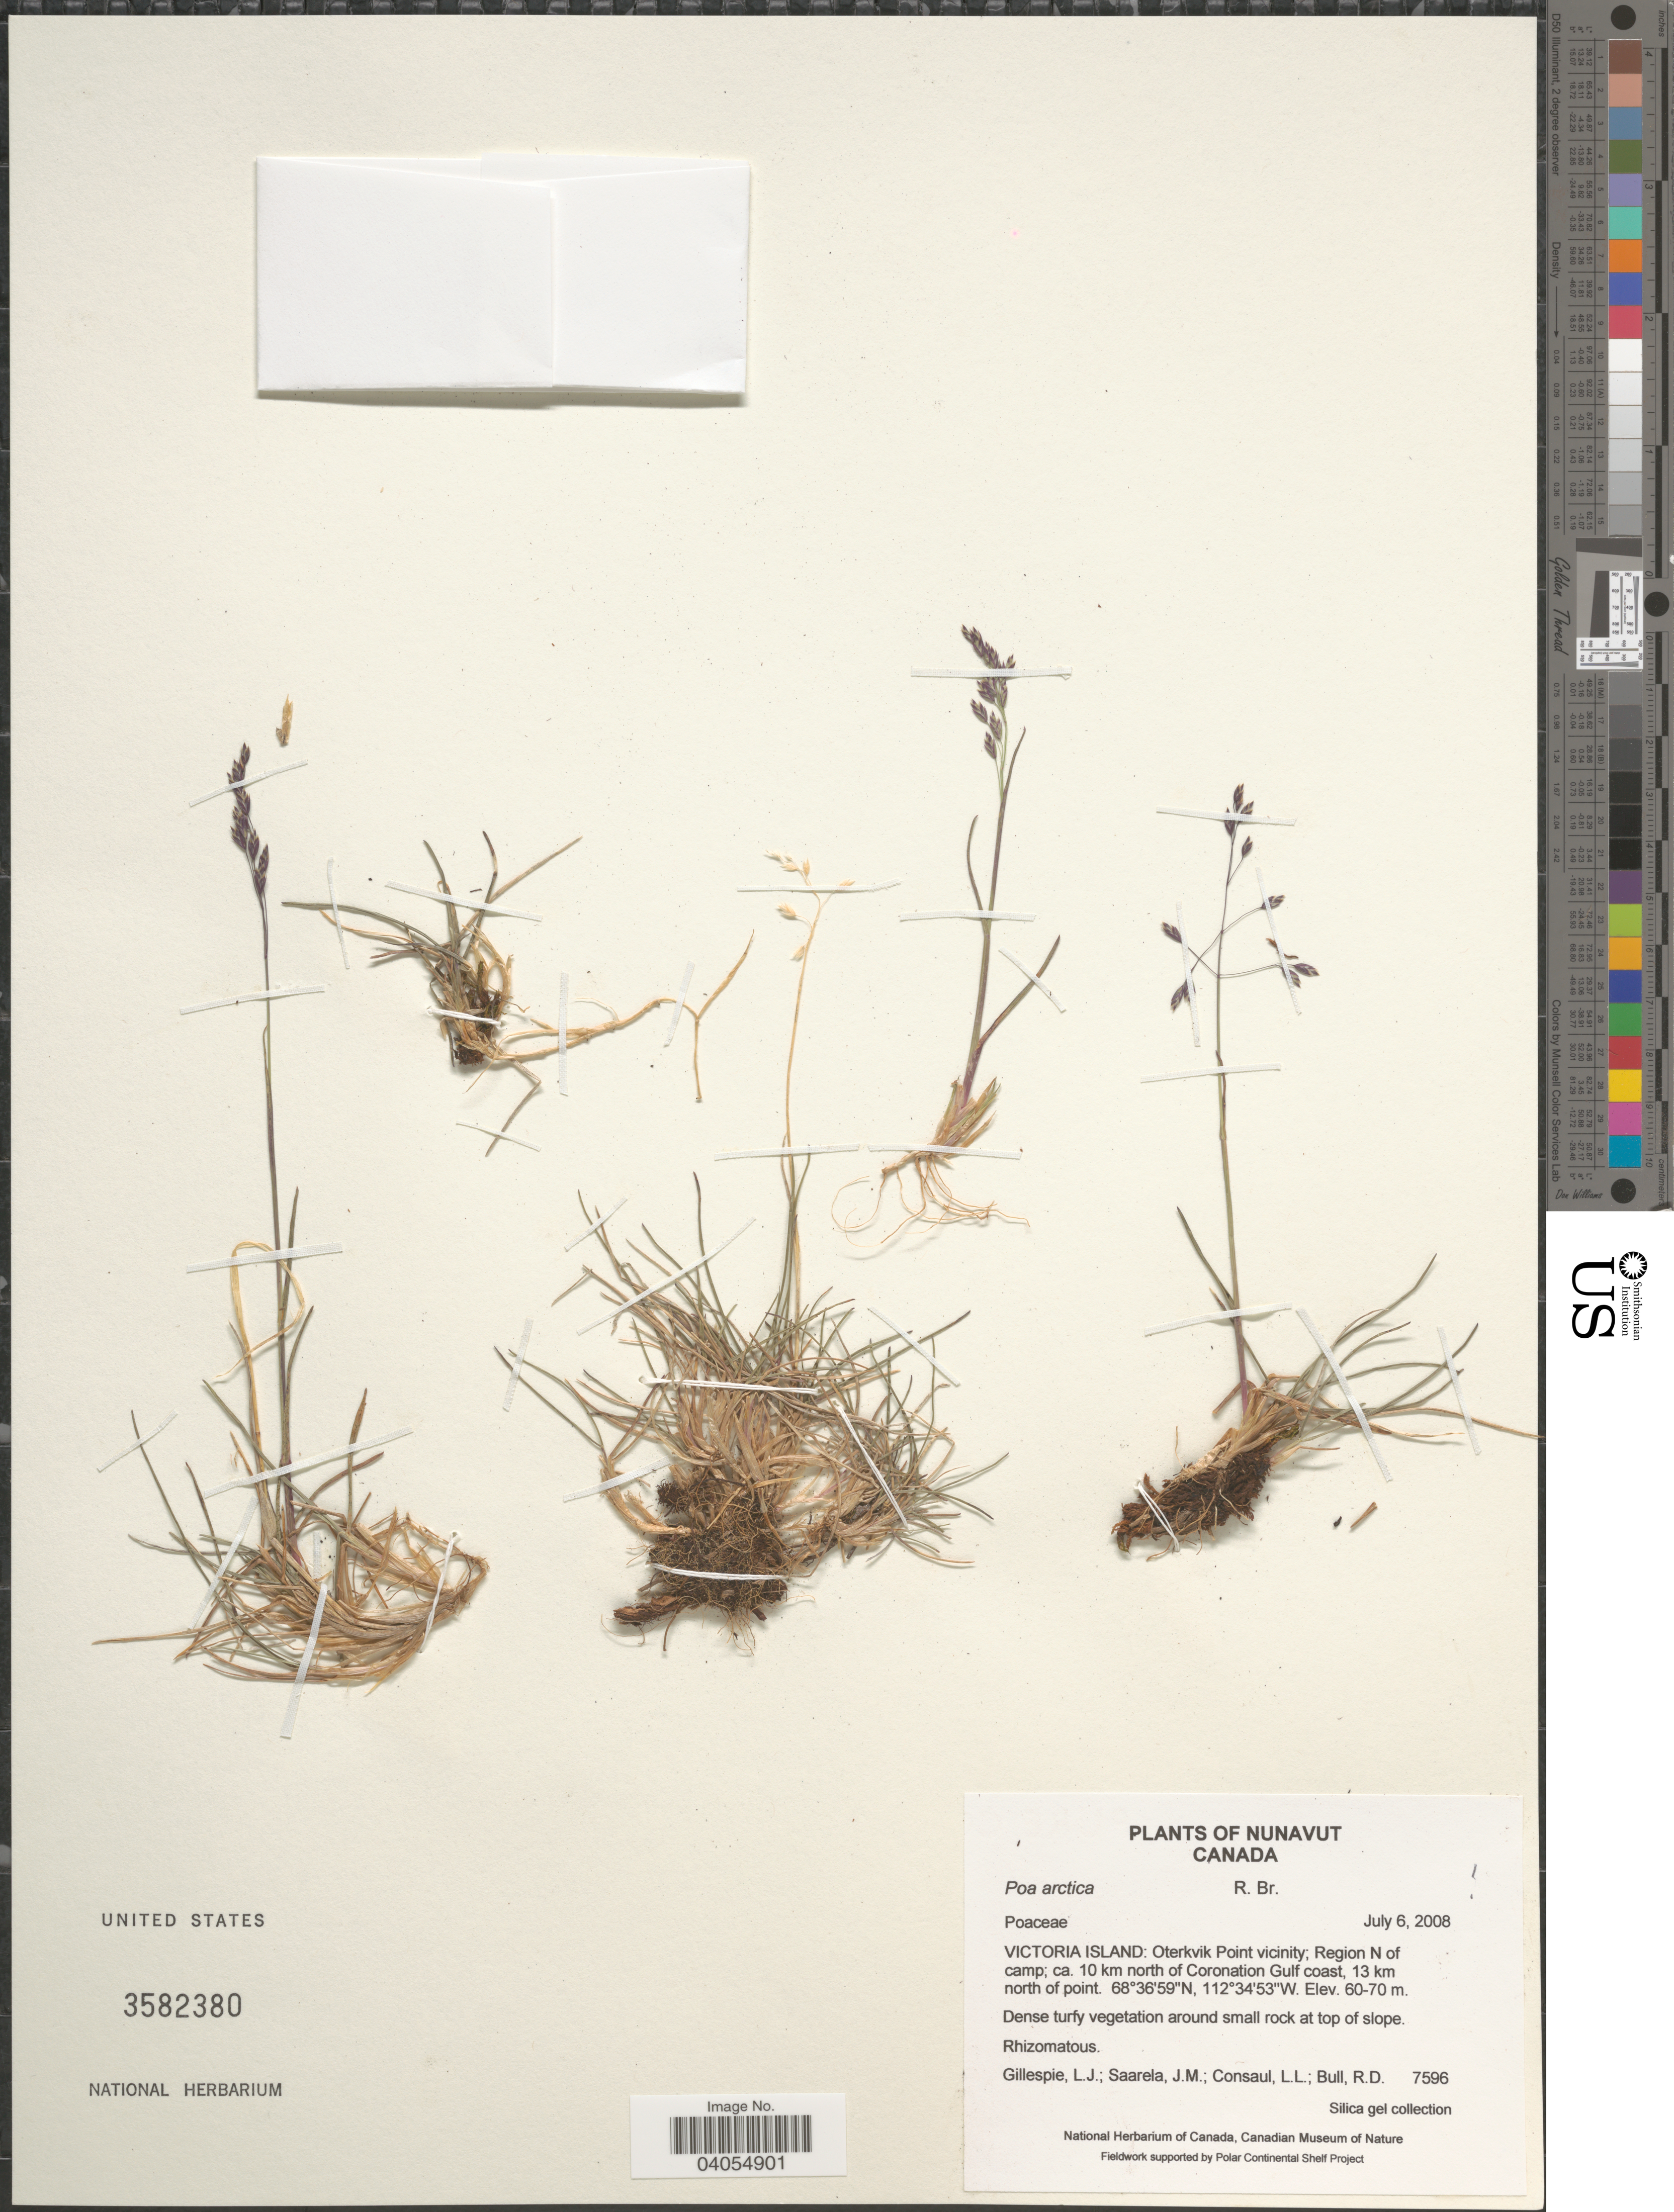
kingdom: Plantae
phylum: Tracheophyta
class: Liliopsida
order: Poales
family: Poaceae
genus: Poa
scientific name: Poa arctica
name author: R. Br.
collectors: L. Gillespie, J. Saarela, L. Consaul & R. Bull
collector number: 7596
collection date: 2008-07-06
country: Canada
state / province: Nunavut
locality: Victoria Island: Oterkvik Point vicinity; Region N of camp; ca. 10 km north of Coronation Gulf coast, 13 km north of point. Around small rock at top of slope.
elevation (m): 60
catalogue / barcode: US 3582380